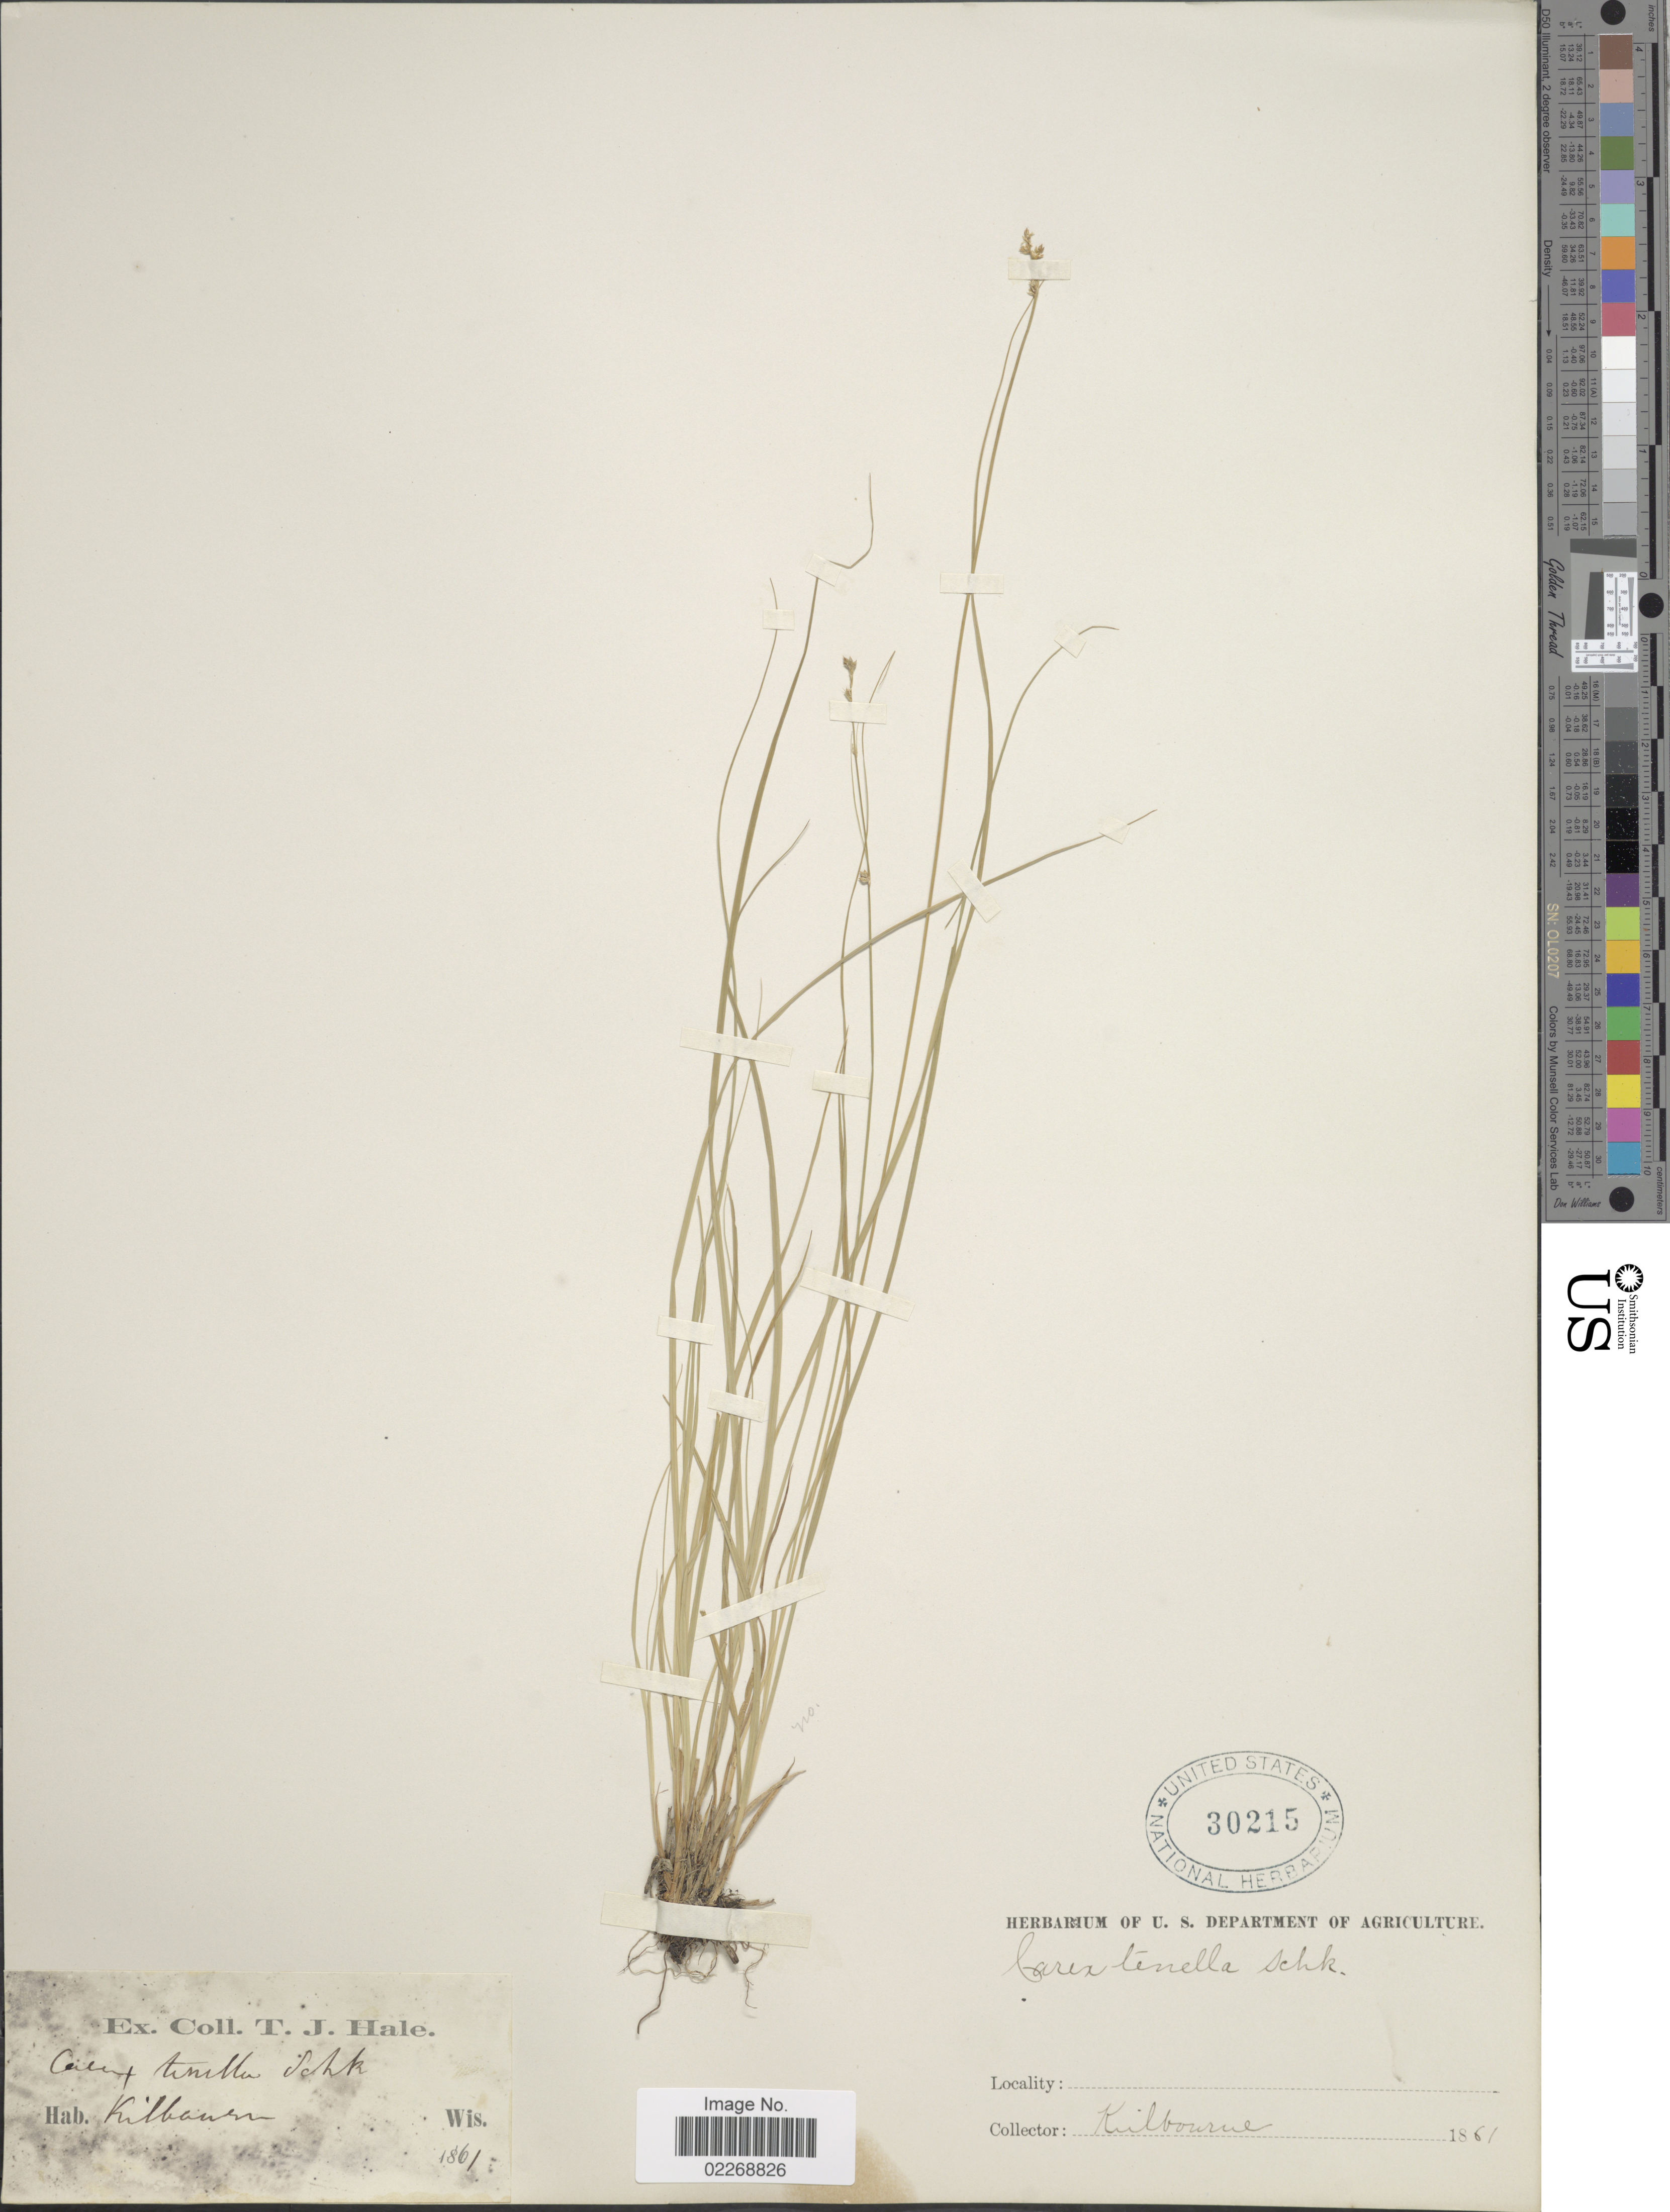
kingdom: Plantae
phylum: Tracheophyta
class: Liliopsida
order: Poales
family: Cyperaceae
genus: Carex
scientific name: Carex disperma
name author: Dewey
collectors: Kilbourne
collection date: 1861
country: United States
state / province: Wisconsin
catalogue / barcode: US 30215